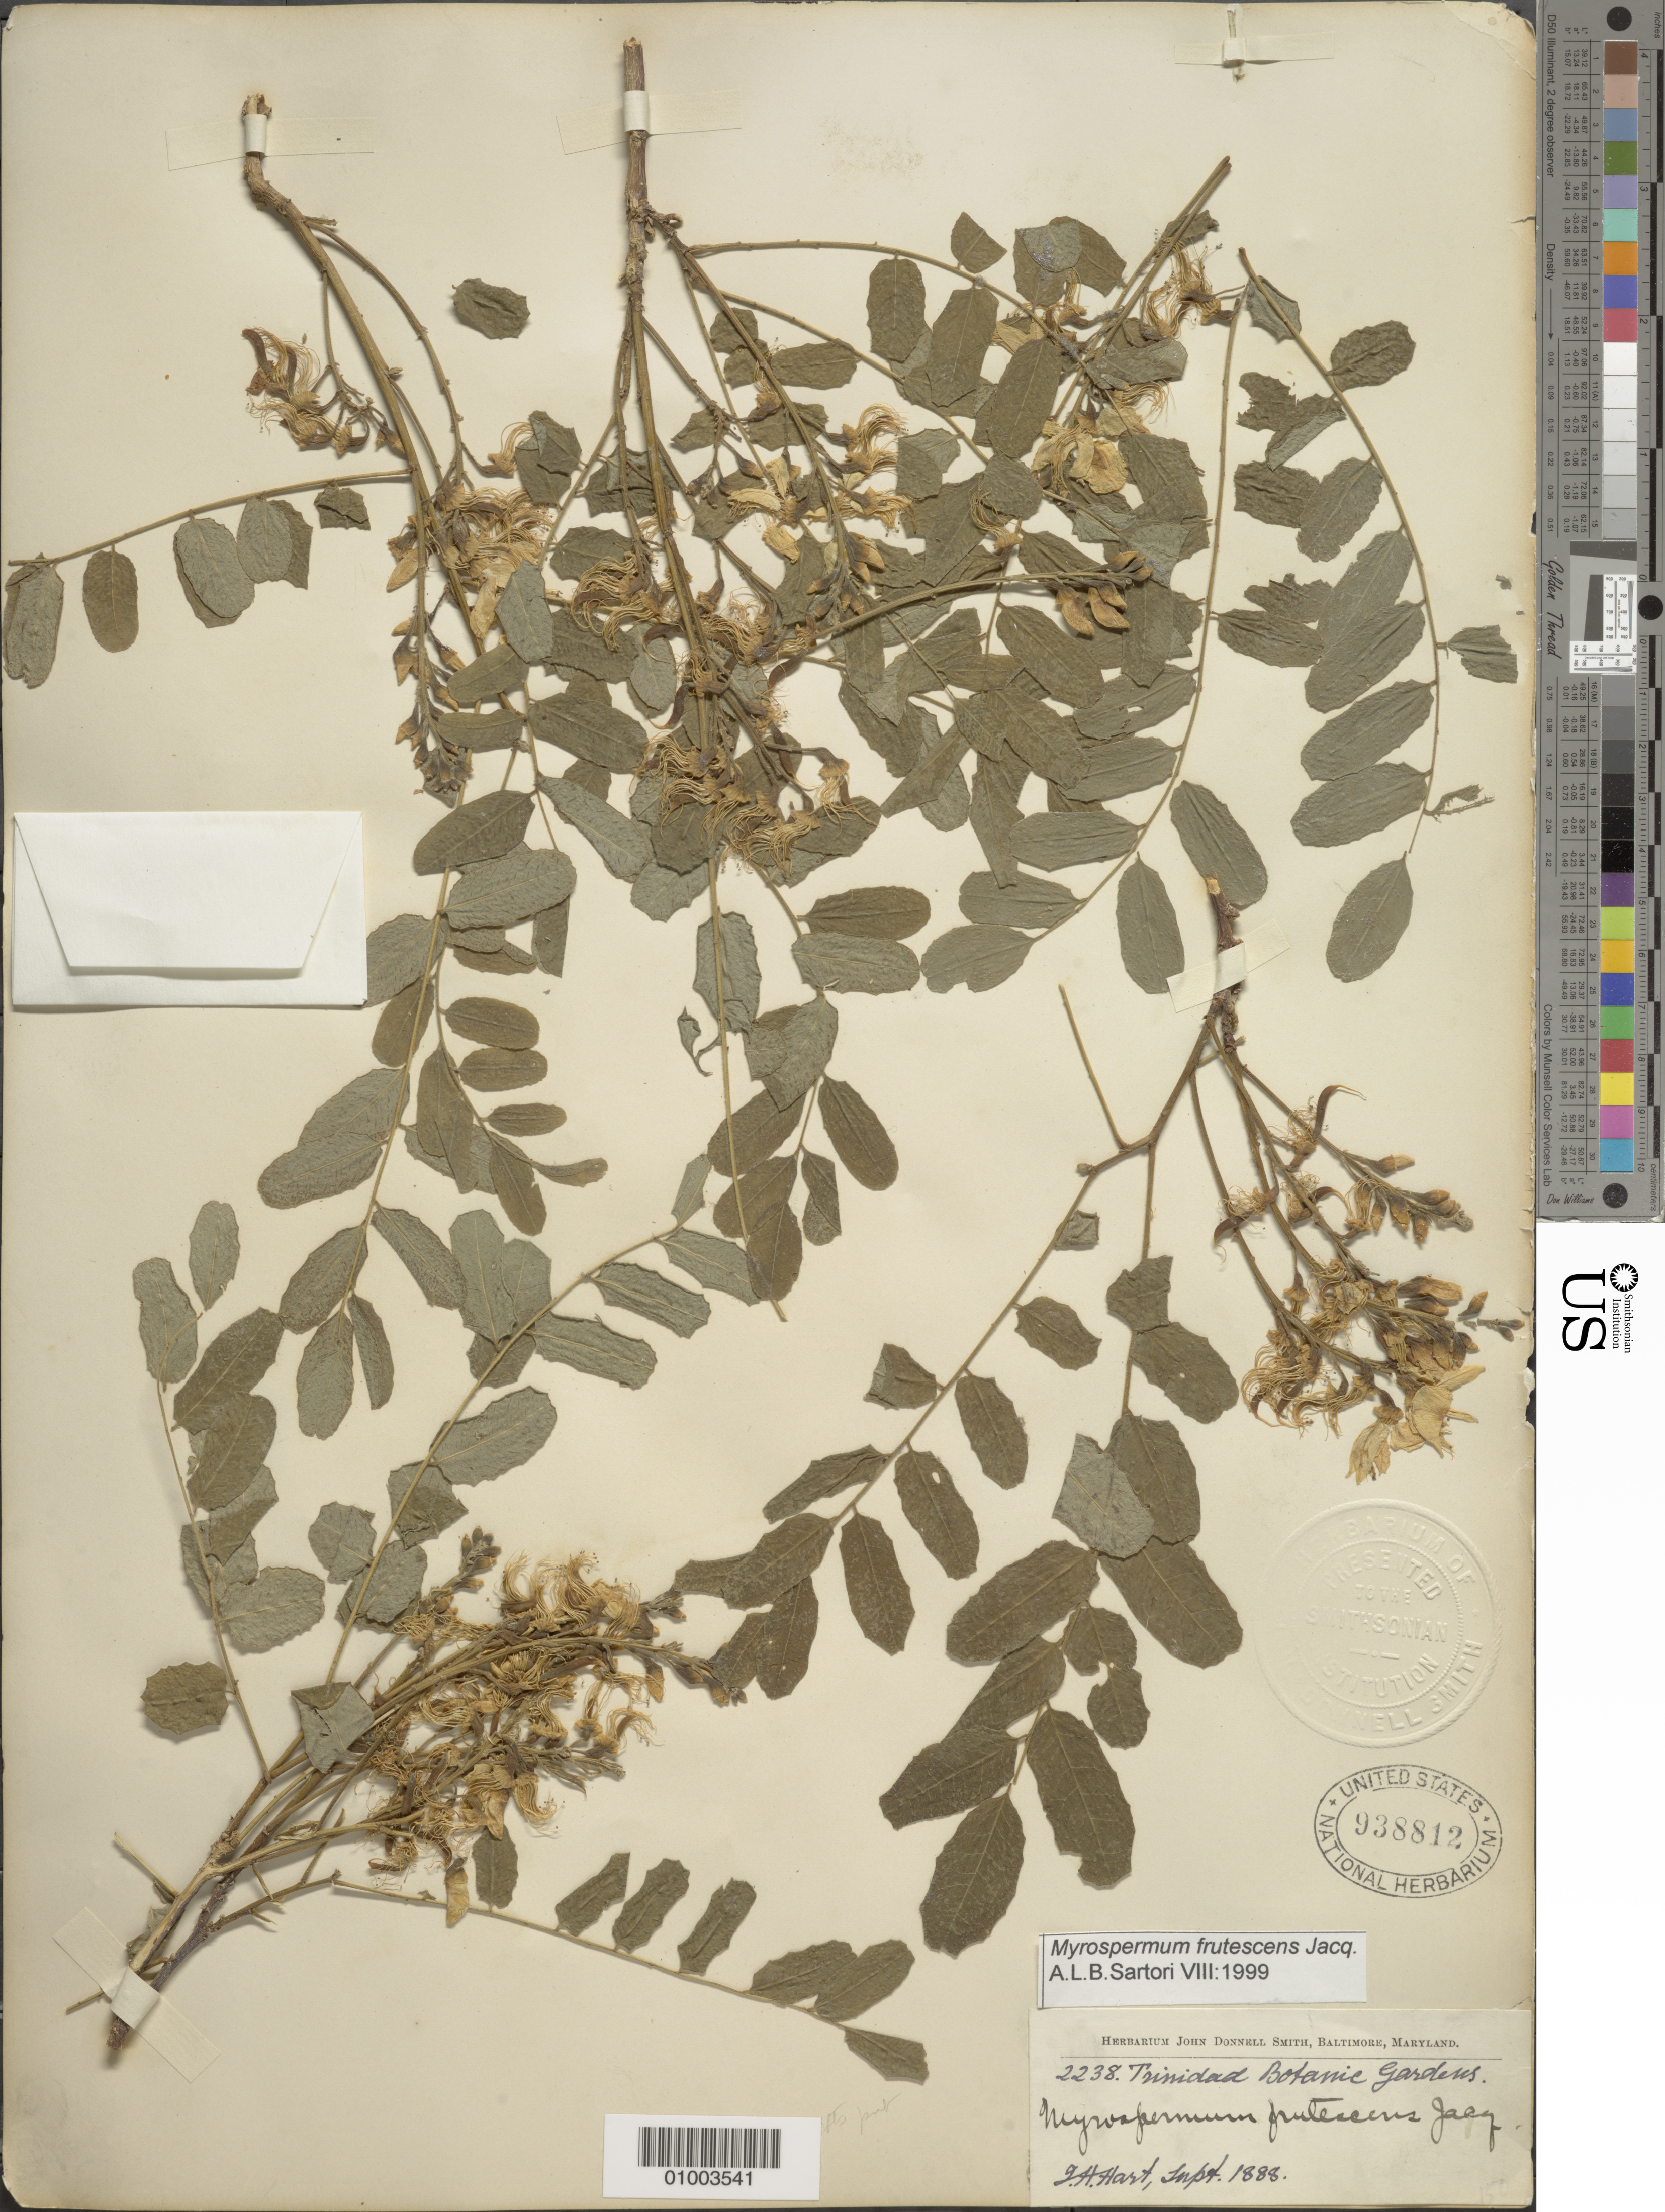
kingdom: Plantae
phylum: Tracheophyta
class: Magnoliopsida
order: Fabales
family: Fabaceae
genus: Myrospermum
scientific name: Myrospermum frutescens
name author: Jacq.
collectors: J. H. Hart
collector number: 2238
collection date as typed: Sep 1888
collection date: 1888-09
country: Trinidad and Tobago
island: Trinidad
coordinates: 0 N, 0 E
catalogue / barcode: US 938812